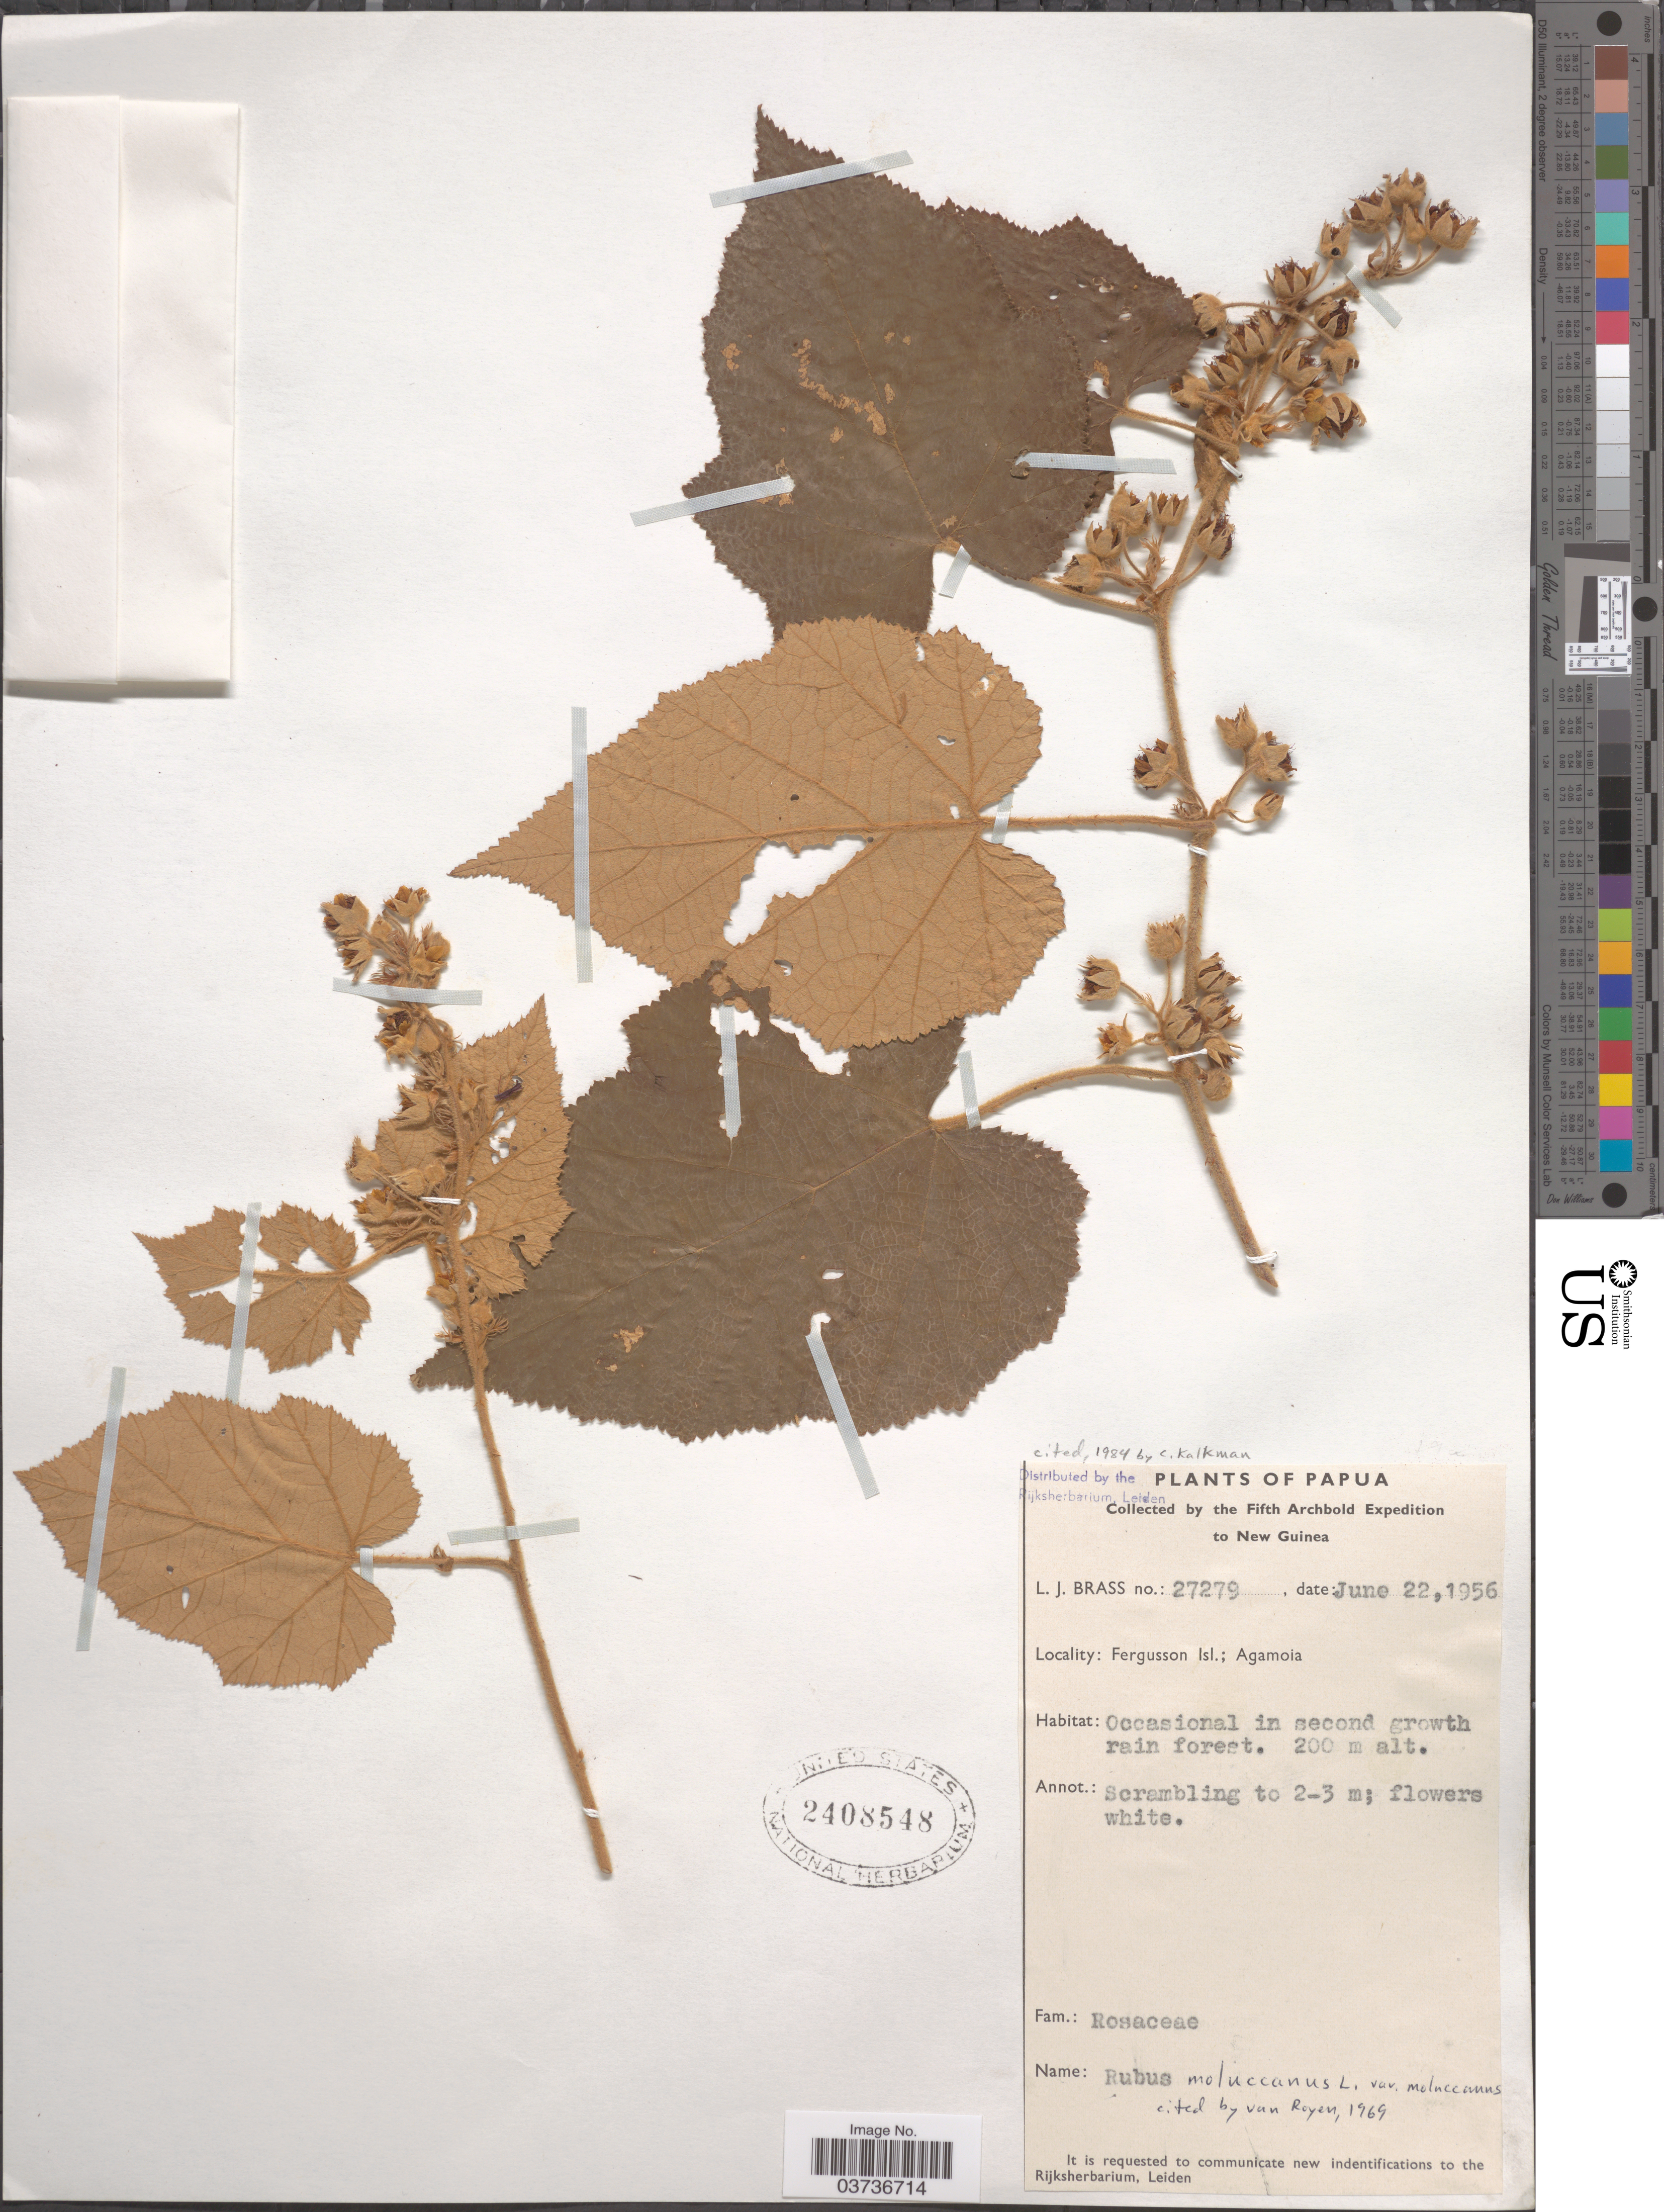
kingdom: Plantae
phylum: Tracheophyta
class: Magnoliopsida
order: Rosales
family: Rosaceae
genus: Rubus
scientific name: Rubus moluccanus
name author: L.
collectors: L. J. Brass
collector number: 27279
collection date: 1956-06-22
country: Papua New Guinea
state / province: Milne Bay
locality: Papua. Fergusson Isl.; Agamoia.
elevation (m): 200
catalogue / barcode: US 2408548